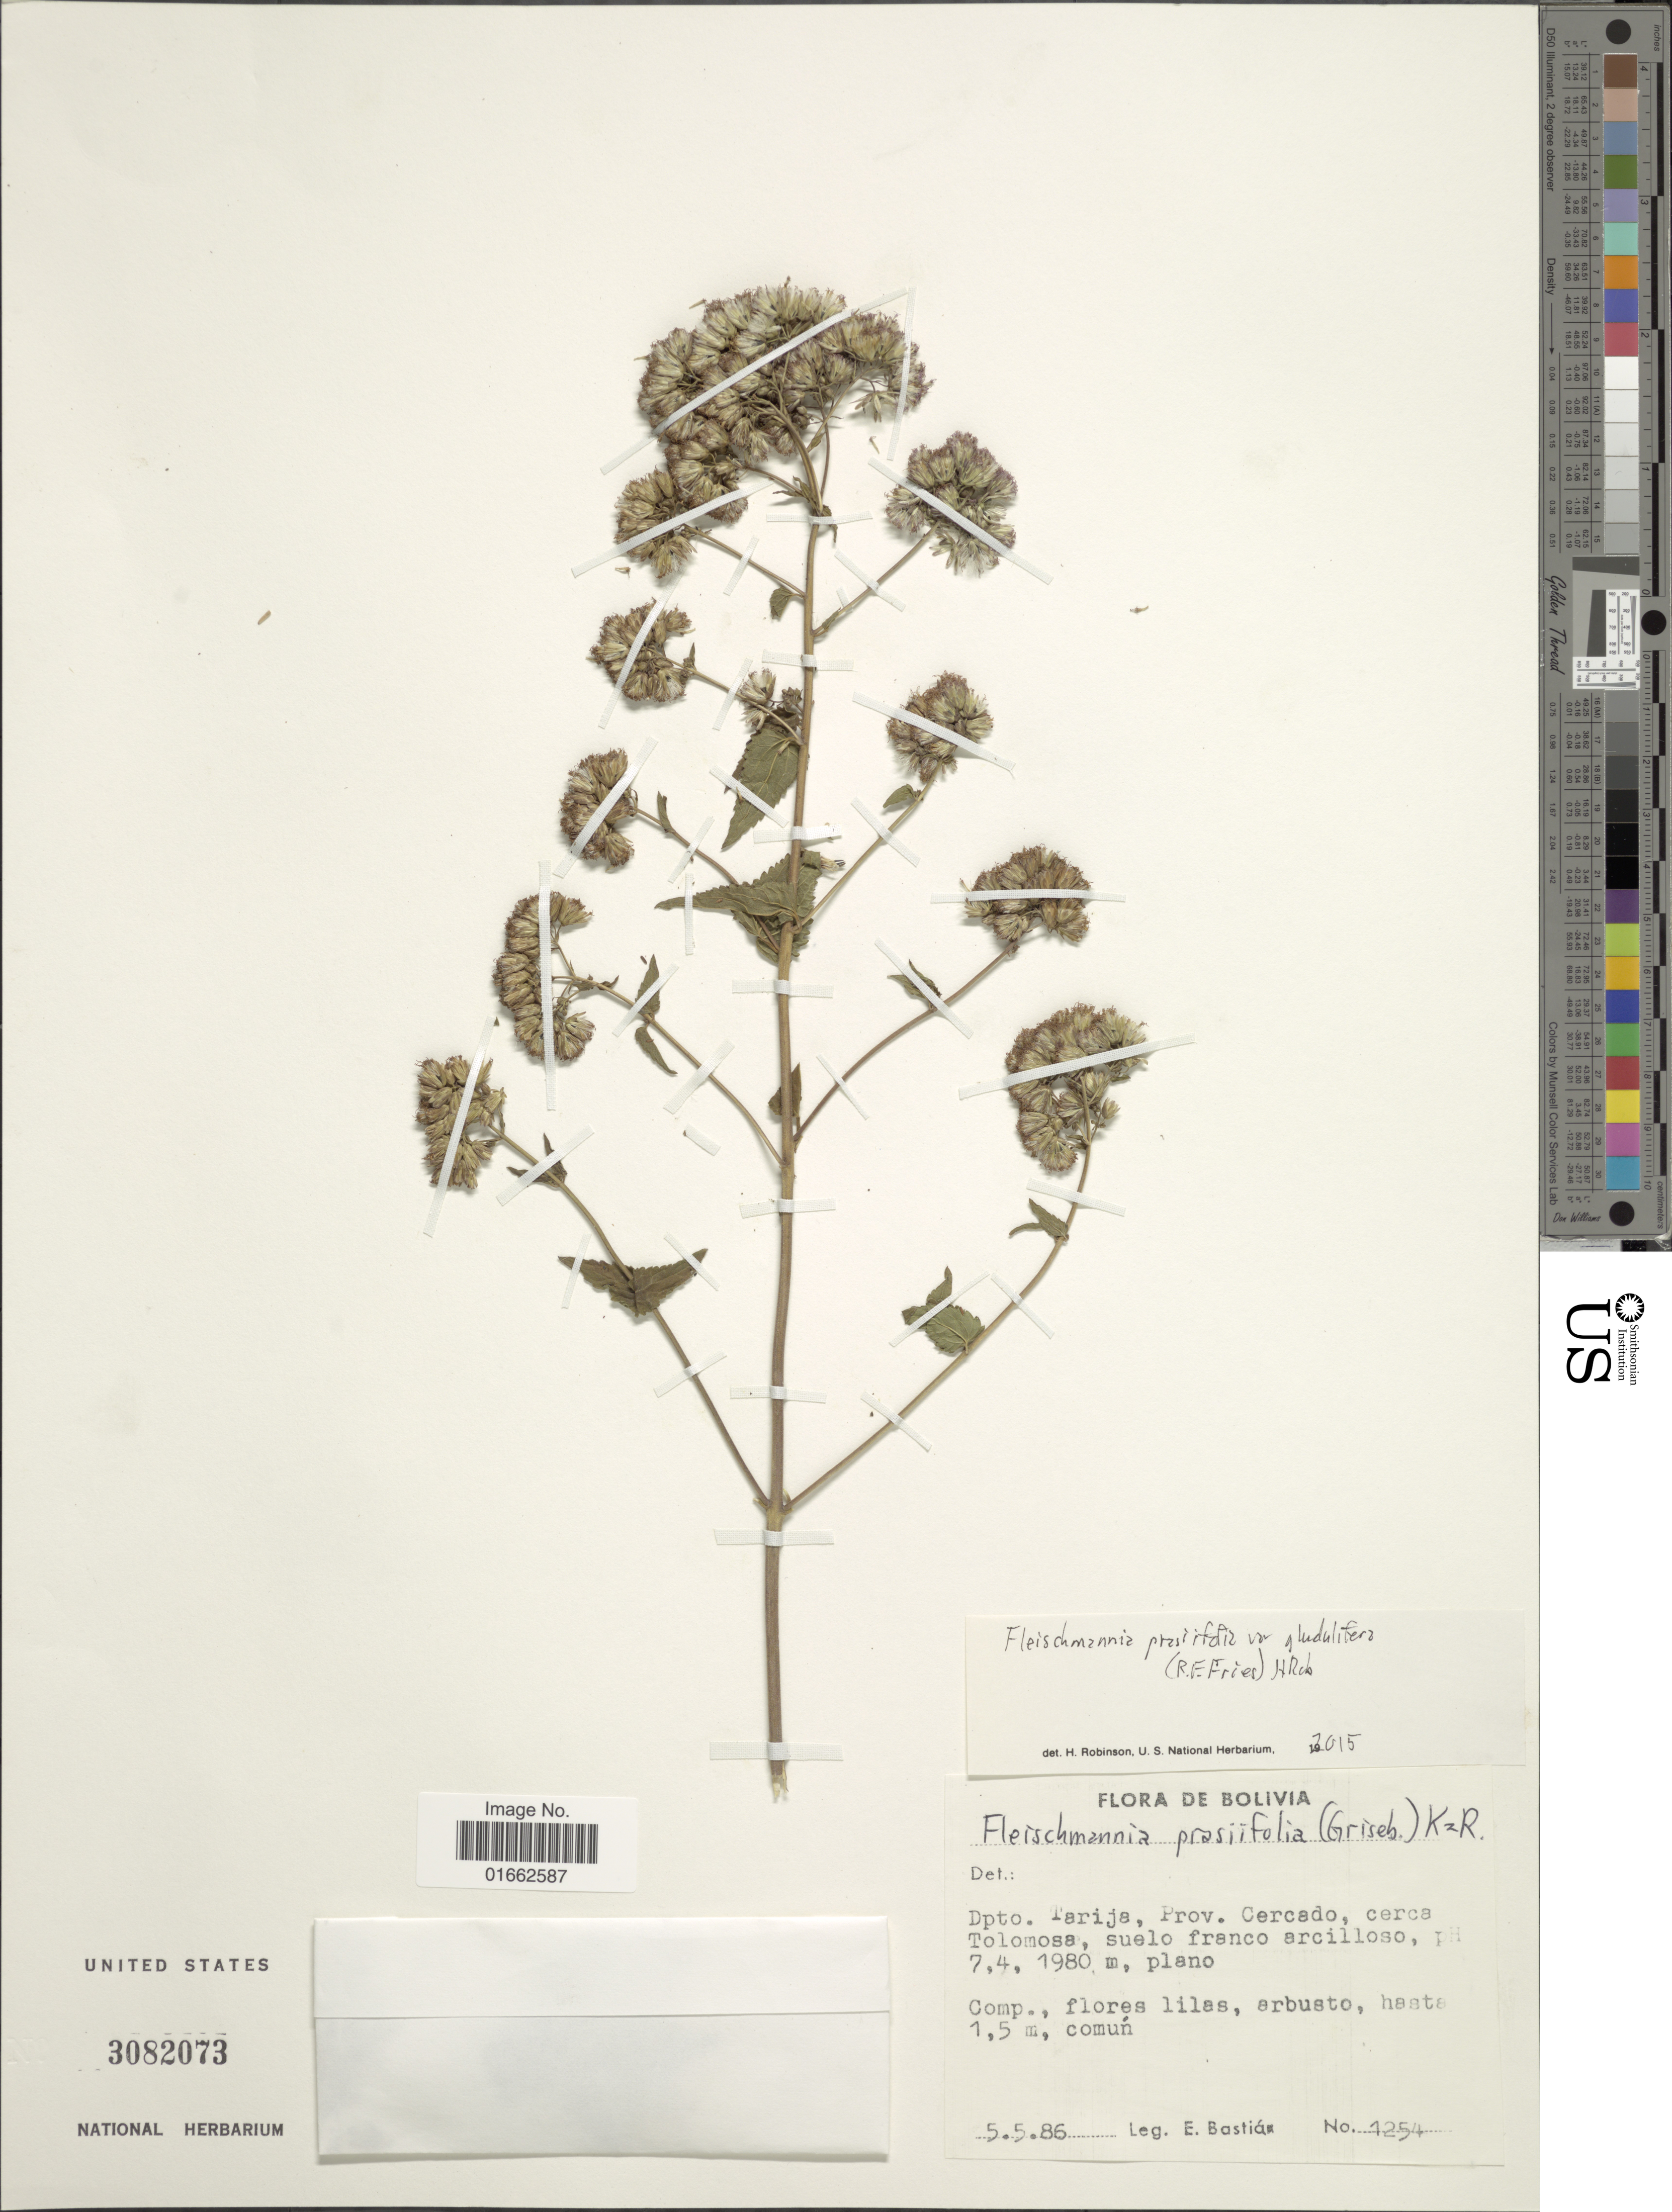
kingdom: Plantae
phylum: Tracheophyta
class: Magnoliopsida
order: Asterales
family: Asteraceae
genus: Fleischmannia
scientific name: Fleischmannia prasiifolia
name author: (Griseb.) R.M. King & H. Rob.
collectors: E. Bastian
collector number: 1254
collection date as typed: Transcribed d/m/y: 5/5/86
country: Bolivia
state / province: Tarija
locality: Prov. Cercado, cerca Tolomoss, suelo franco arcilloso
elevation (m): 1980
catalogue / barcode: US 3082073